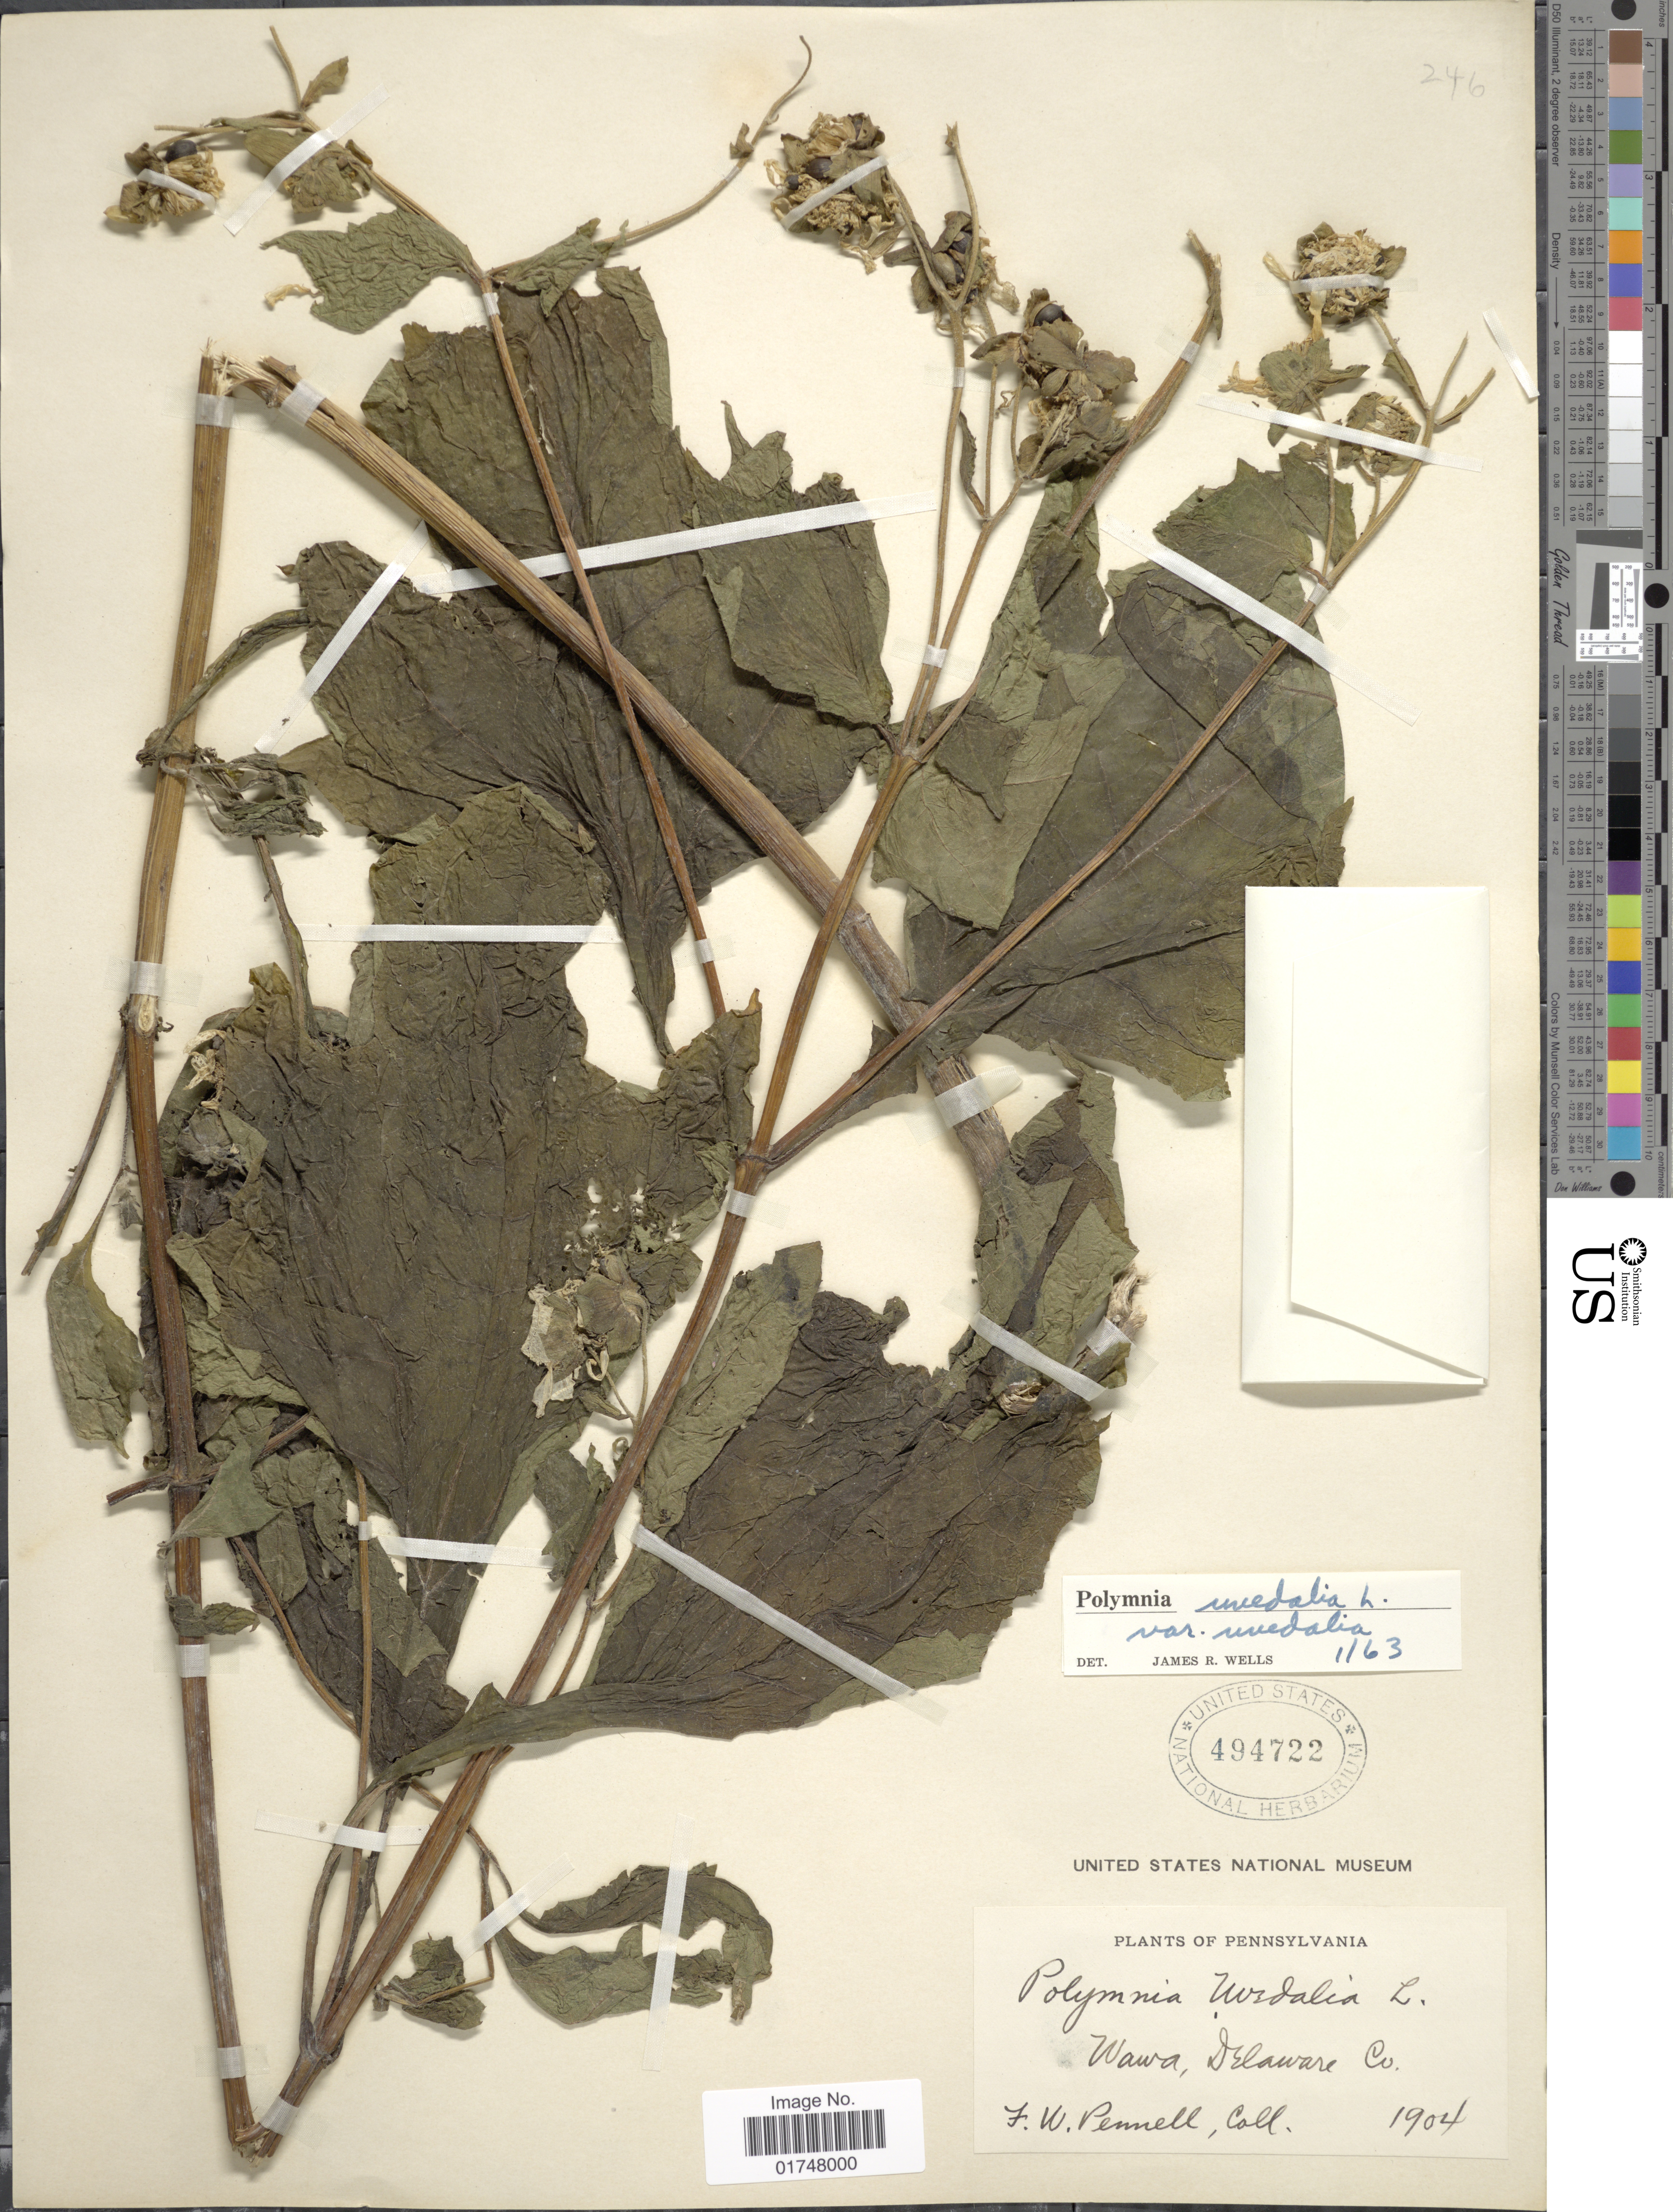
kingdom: Plantae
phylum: Tracheophyta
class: Magnoliopsida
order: Asterales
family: Asteraceae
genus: Smallanthus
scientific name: Smallanthus uvedalia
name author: (L.) Mack. ex Mack.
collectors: F. W. Pennell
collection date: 1904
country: United States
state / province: Pennsylvania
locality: Wawa, Delaware Co.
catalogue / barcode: US 494722